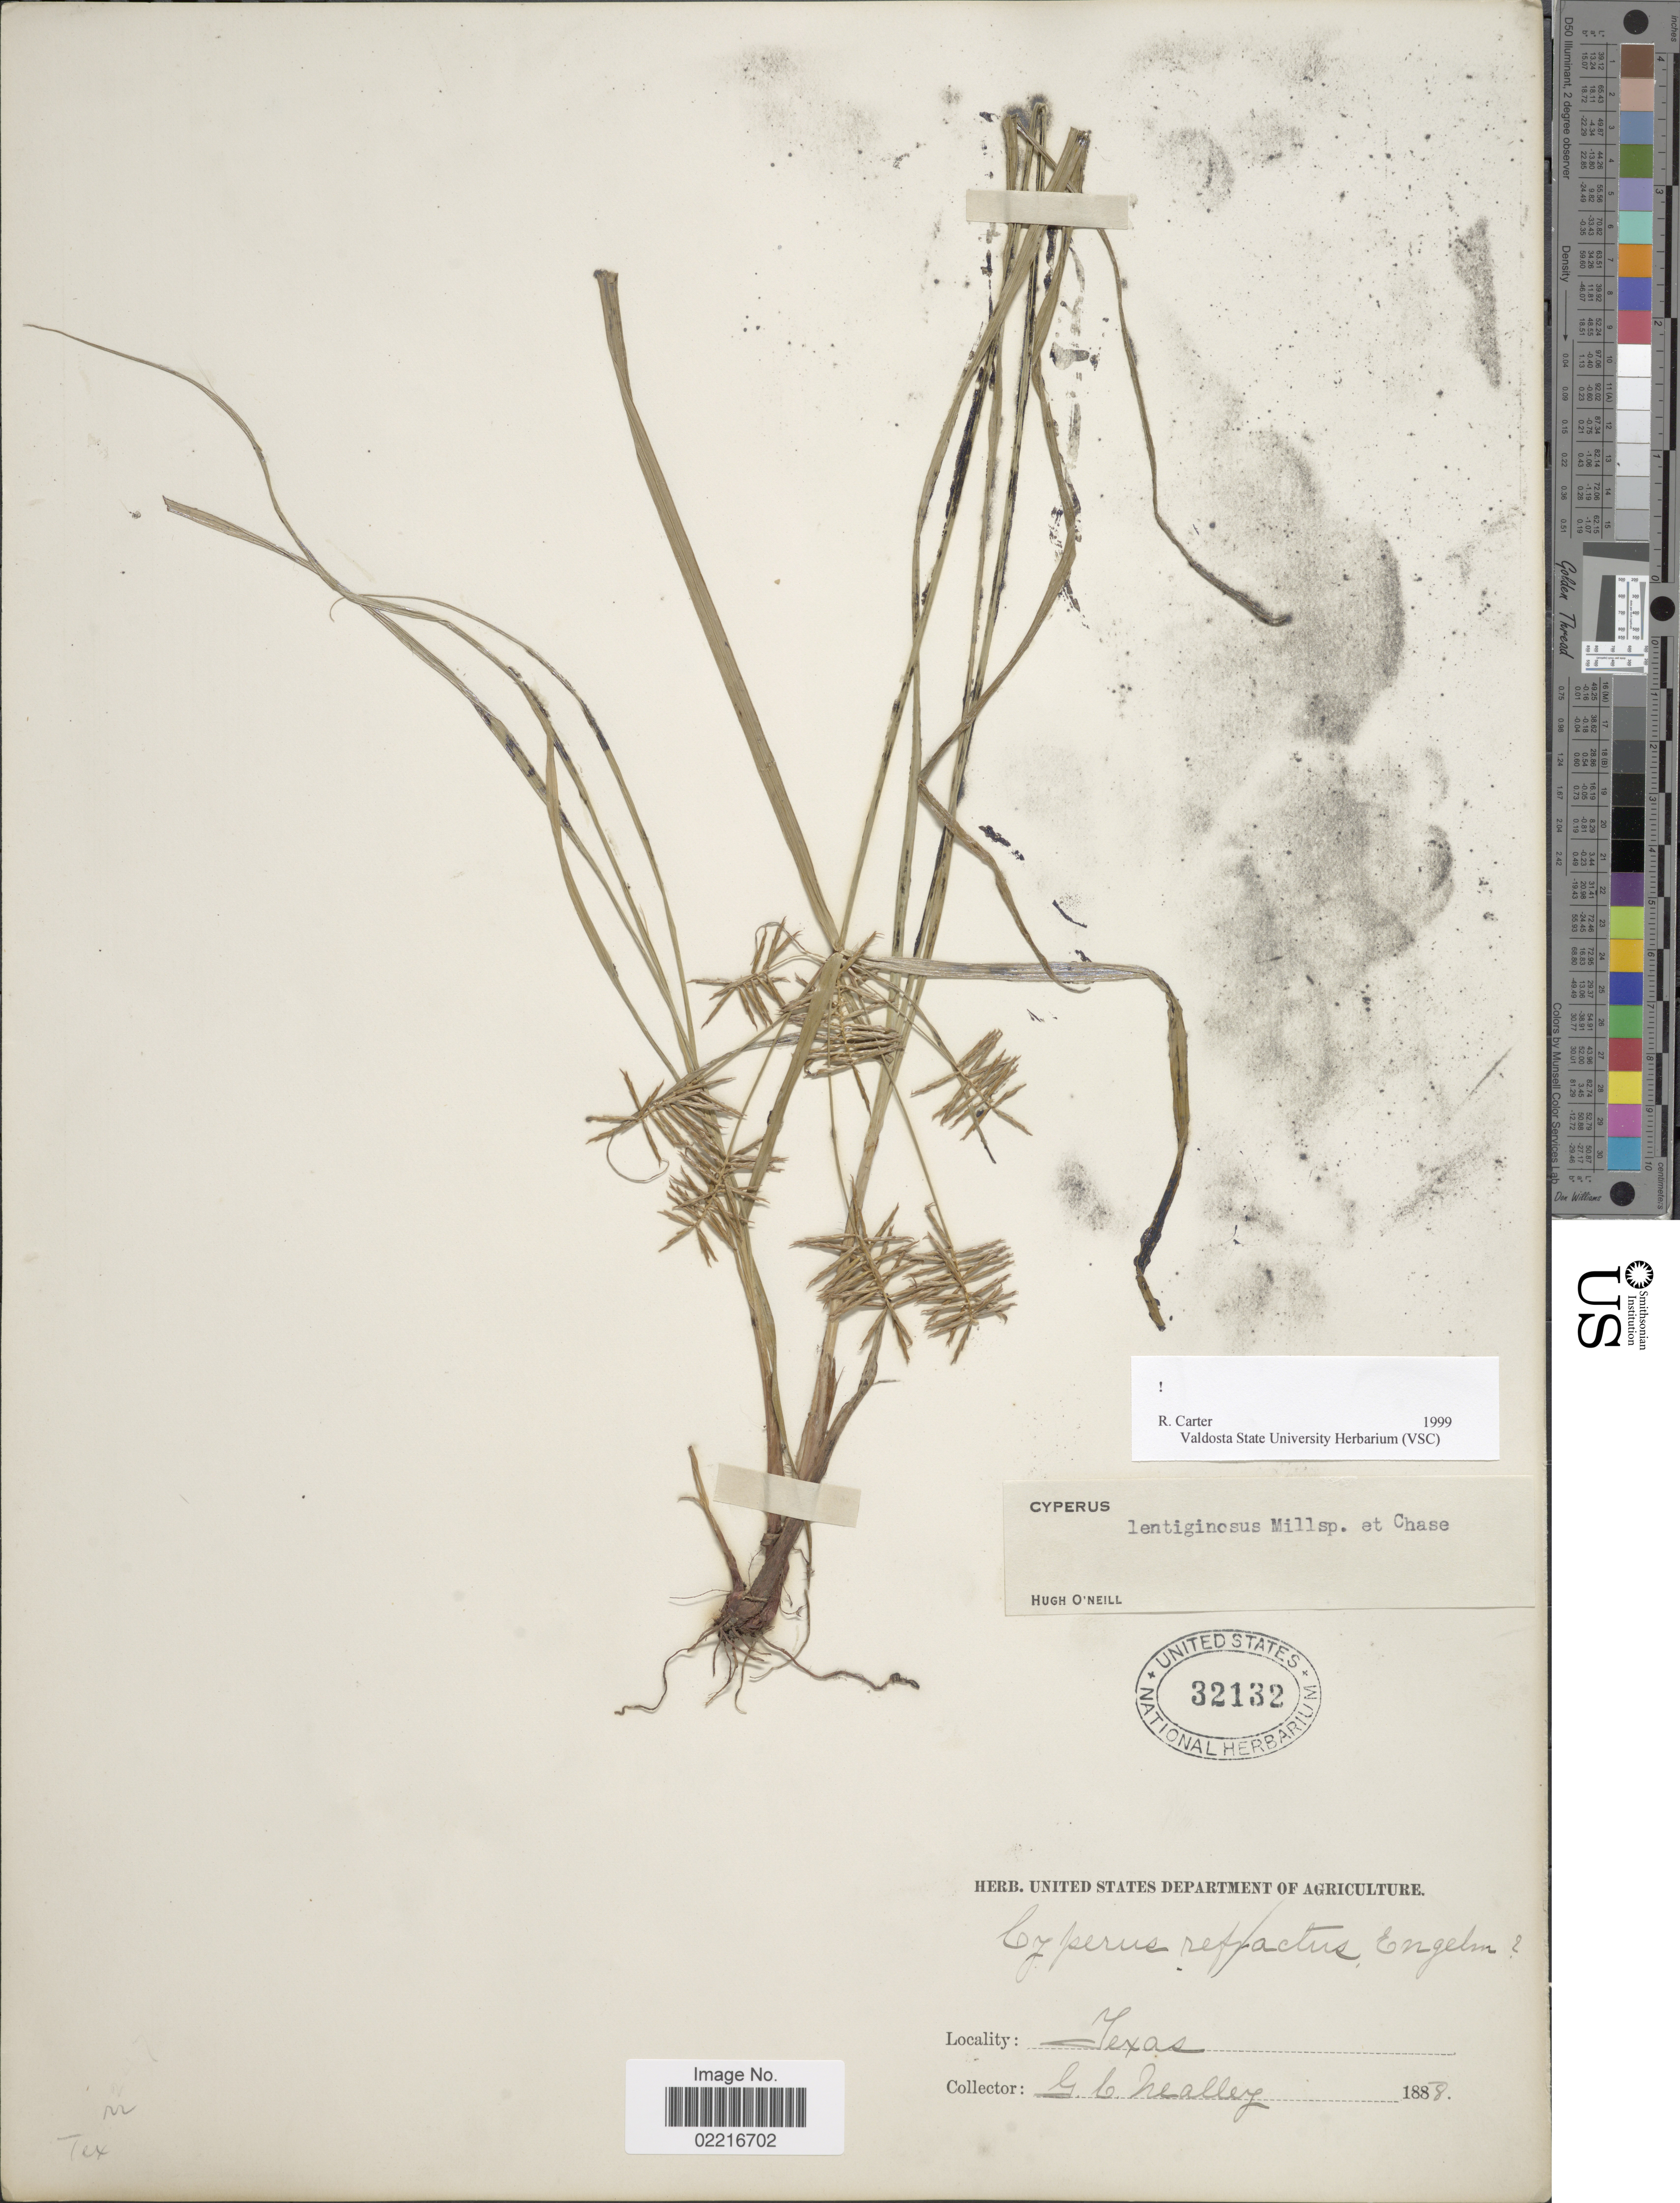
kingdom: Plantae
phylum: Tracheophyta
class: Liliopsida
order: Poales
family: Cyperaceae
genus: Cyperus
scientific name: Cyperus lentiginosus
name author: Millsp. & Chase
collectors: G. C. Nealley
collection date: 1888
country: United States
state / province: Texas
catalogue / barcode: US 32132